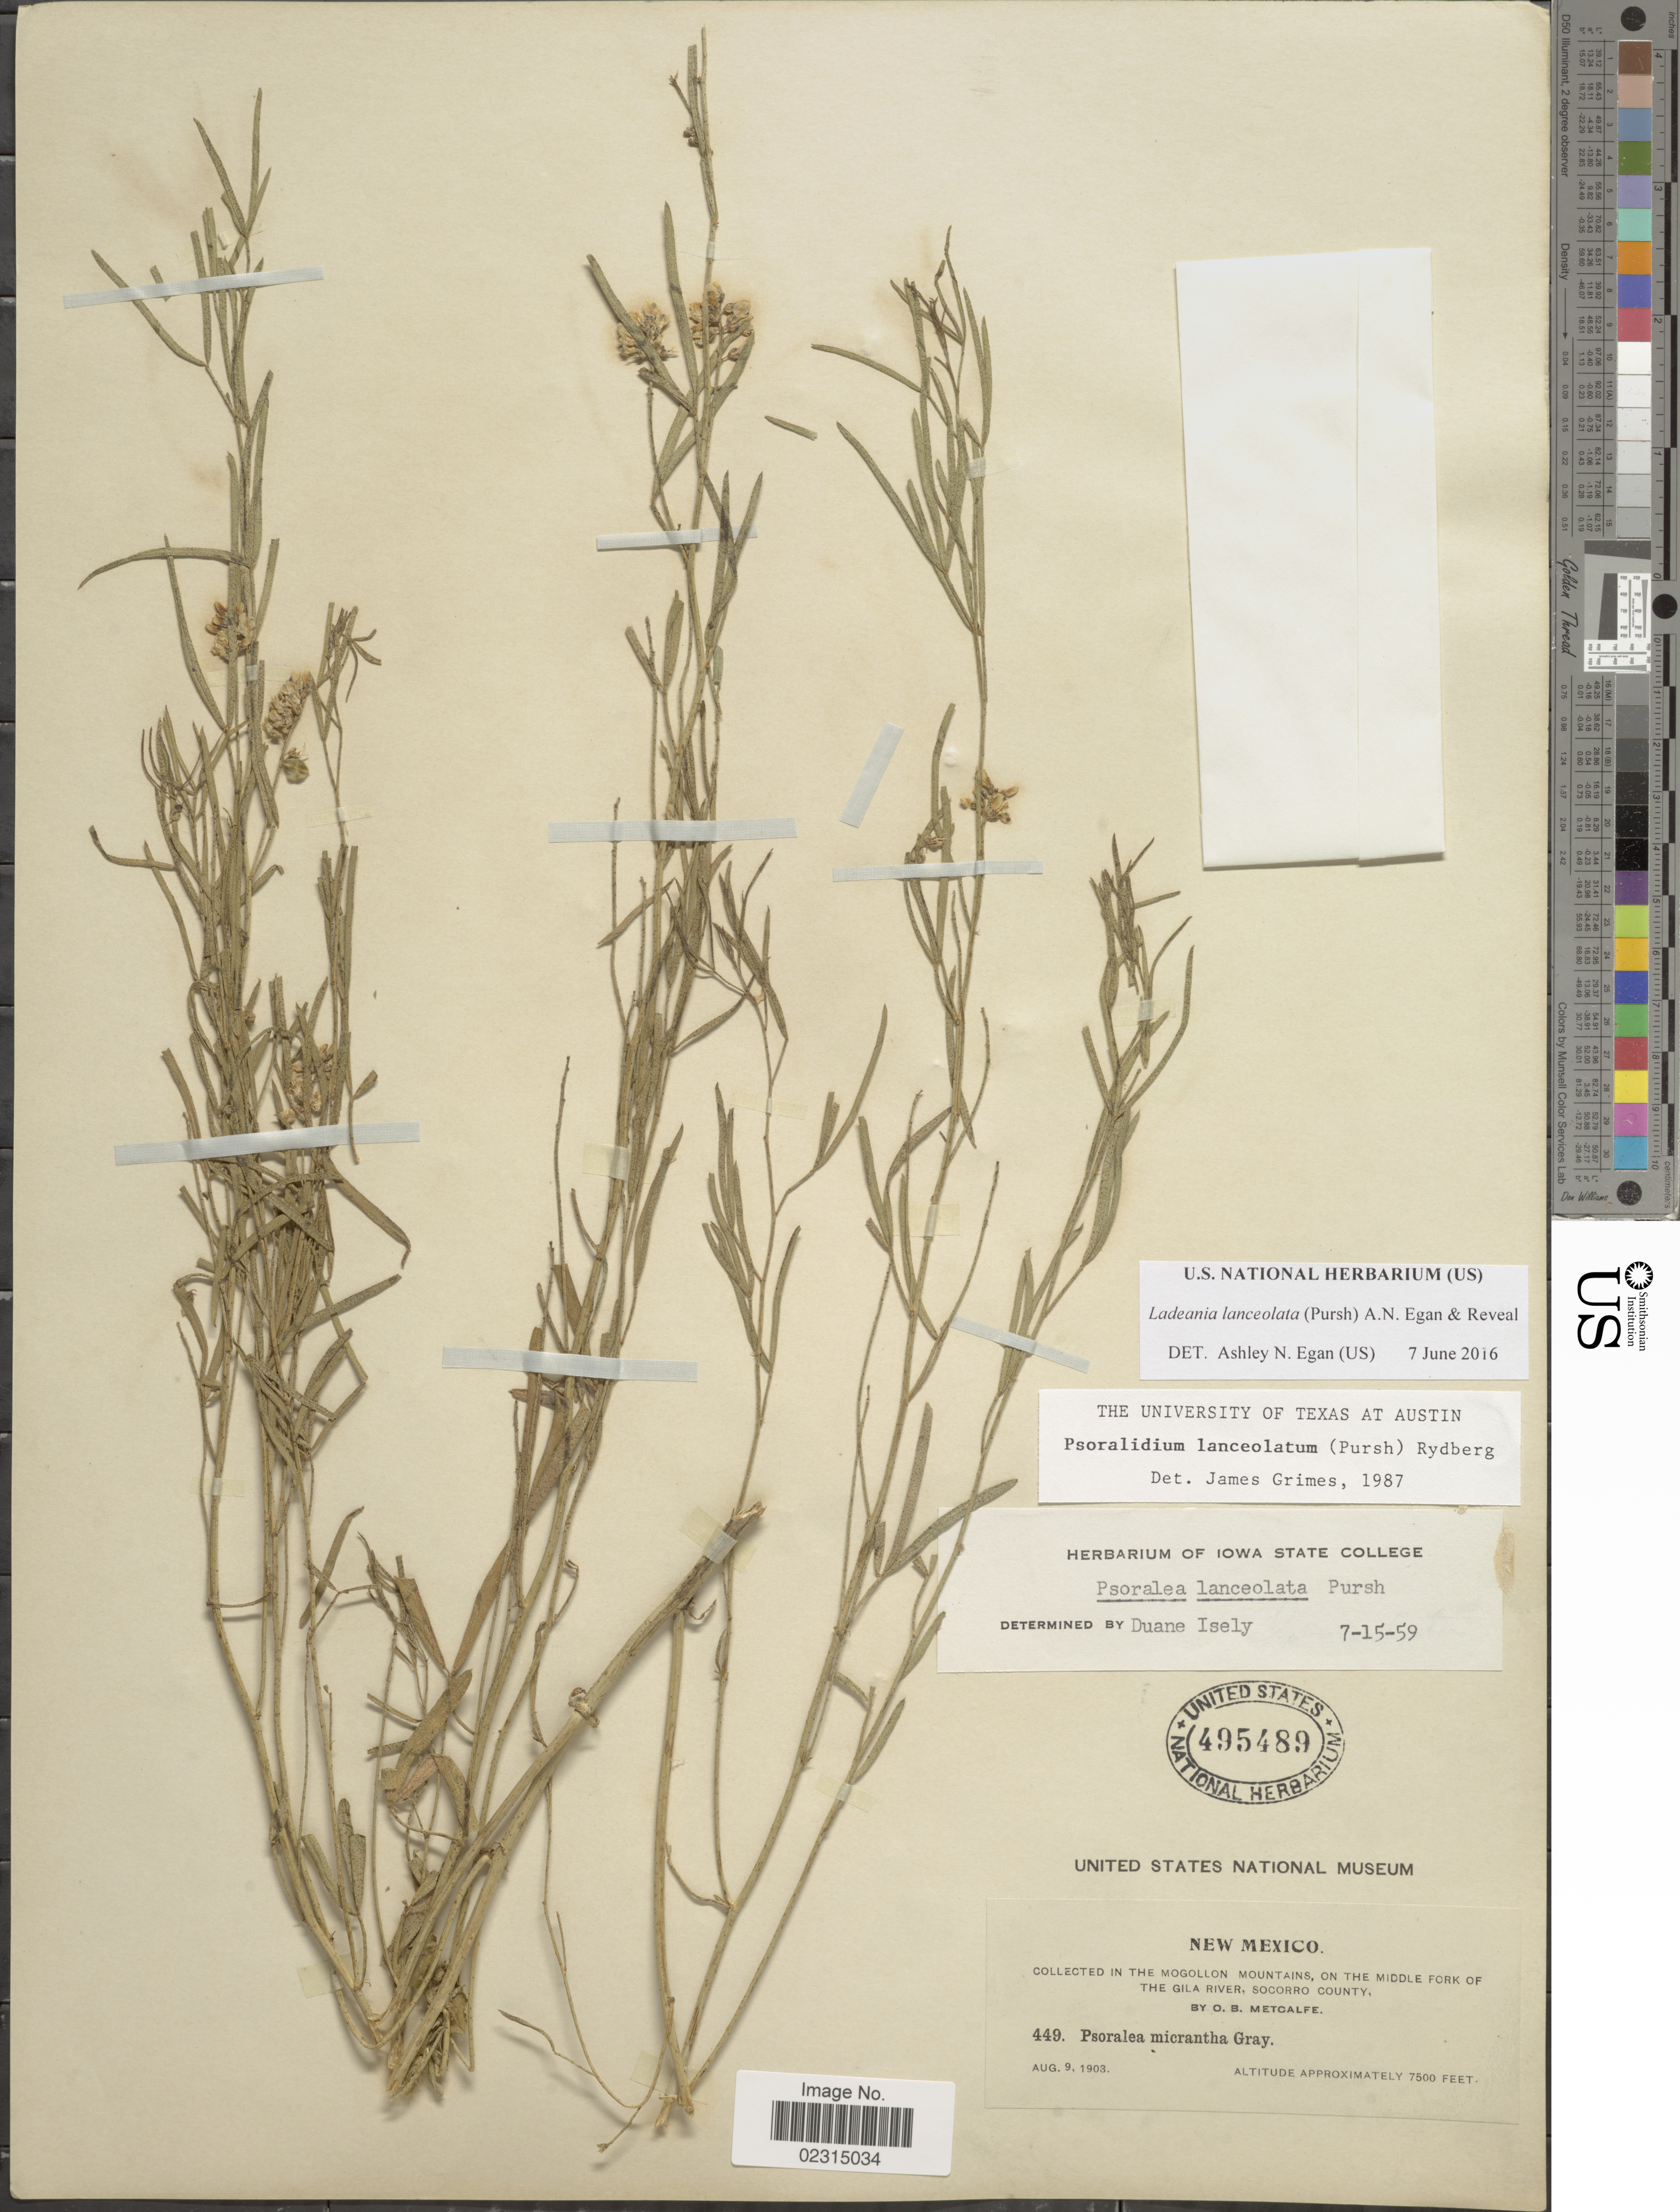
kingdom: Plantae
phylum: Tracheophyta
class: Magnoliopsida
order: Fabales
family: Fabaceae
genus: Ladeania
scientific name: Ladeania lanceolata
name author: (Pursh) A.N. Egan & Reveal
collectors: O. B. Metcalfe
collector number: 449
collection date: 1903-08-09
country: United States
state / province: New Mexico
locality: In the Mogollon Mountains, on the Middle Fork of the Gila River, Socorro County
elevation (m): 2286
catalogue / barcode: US 495489